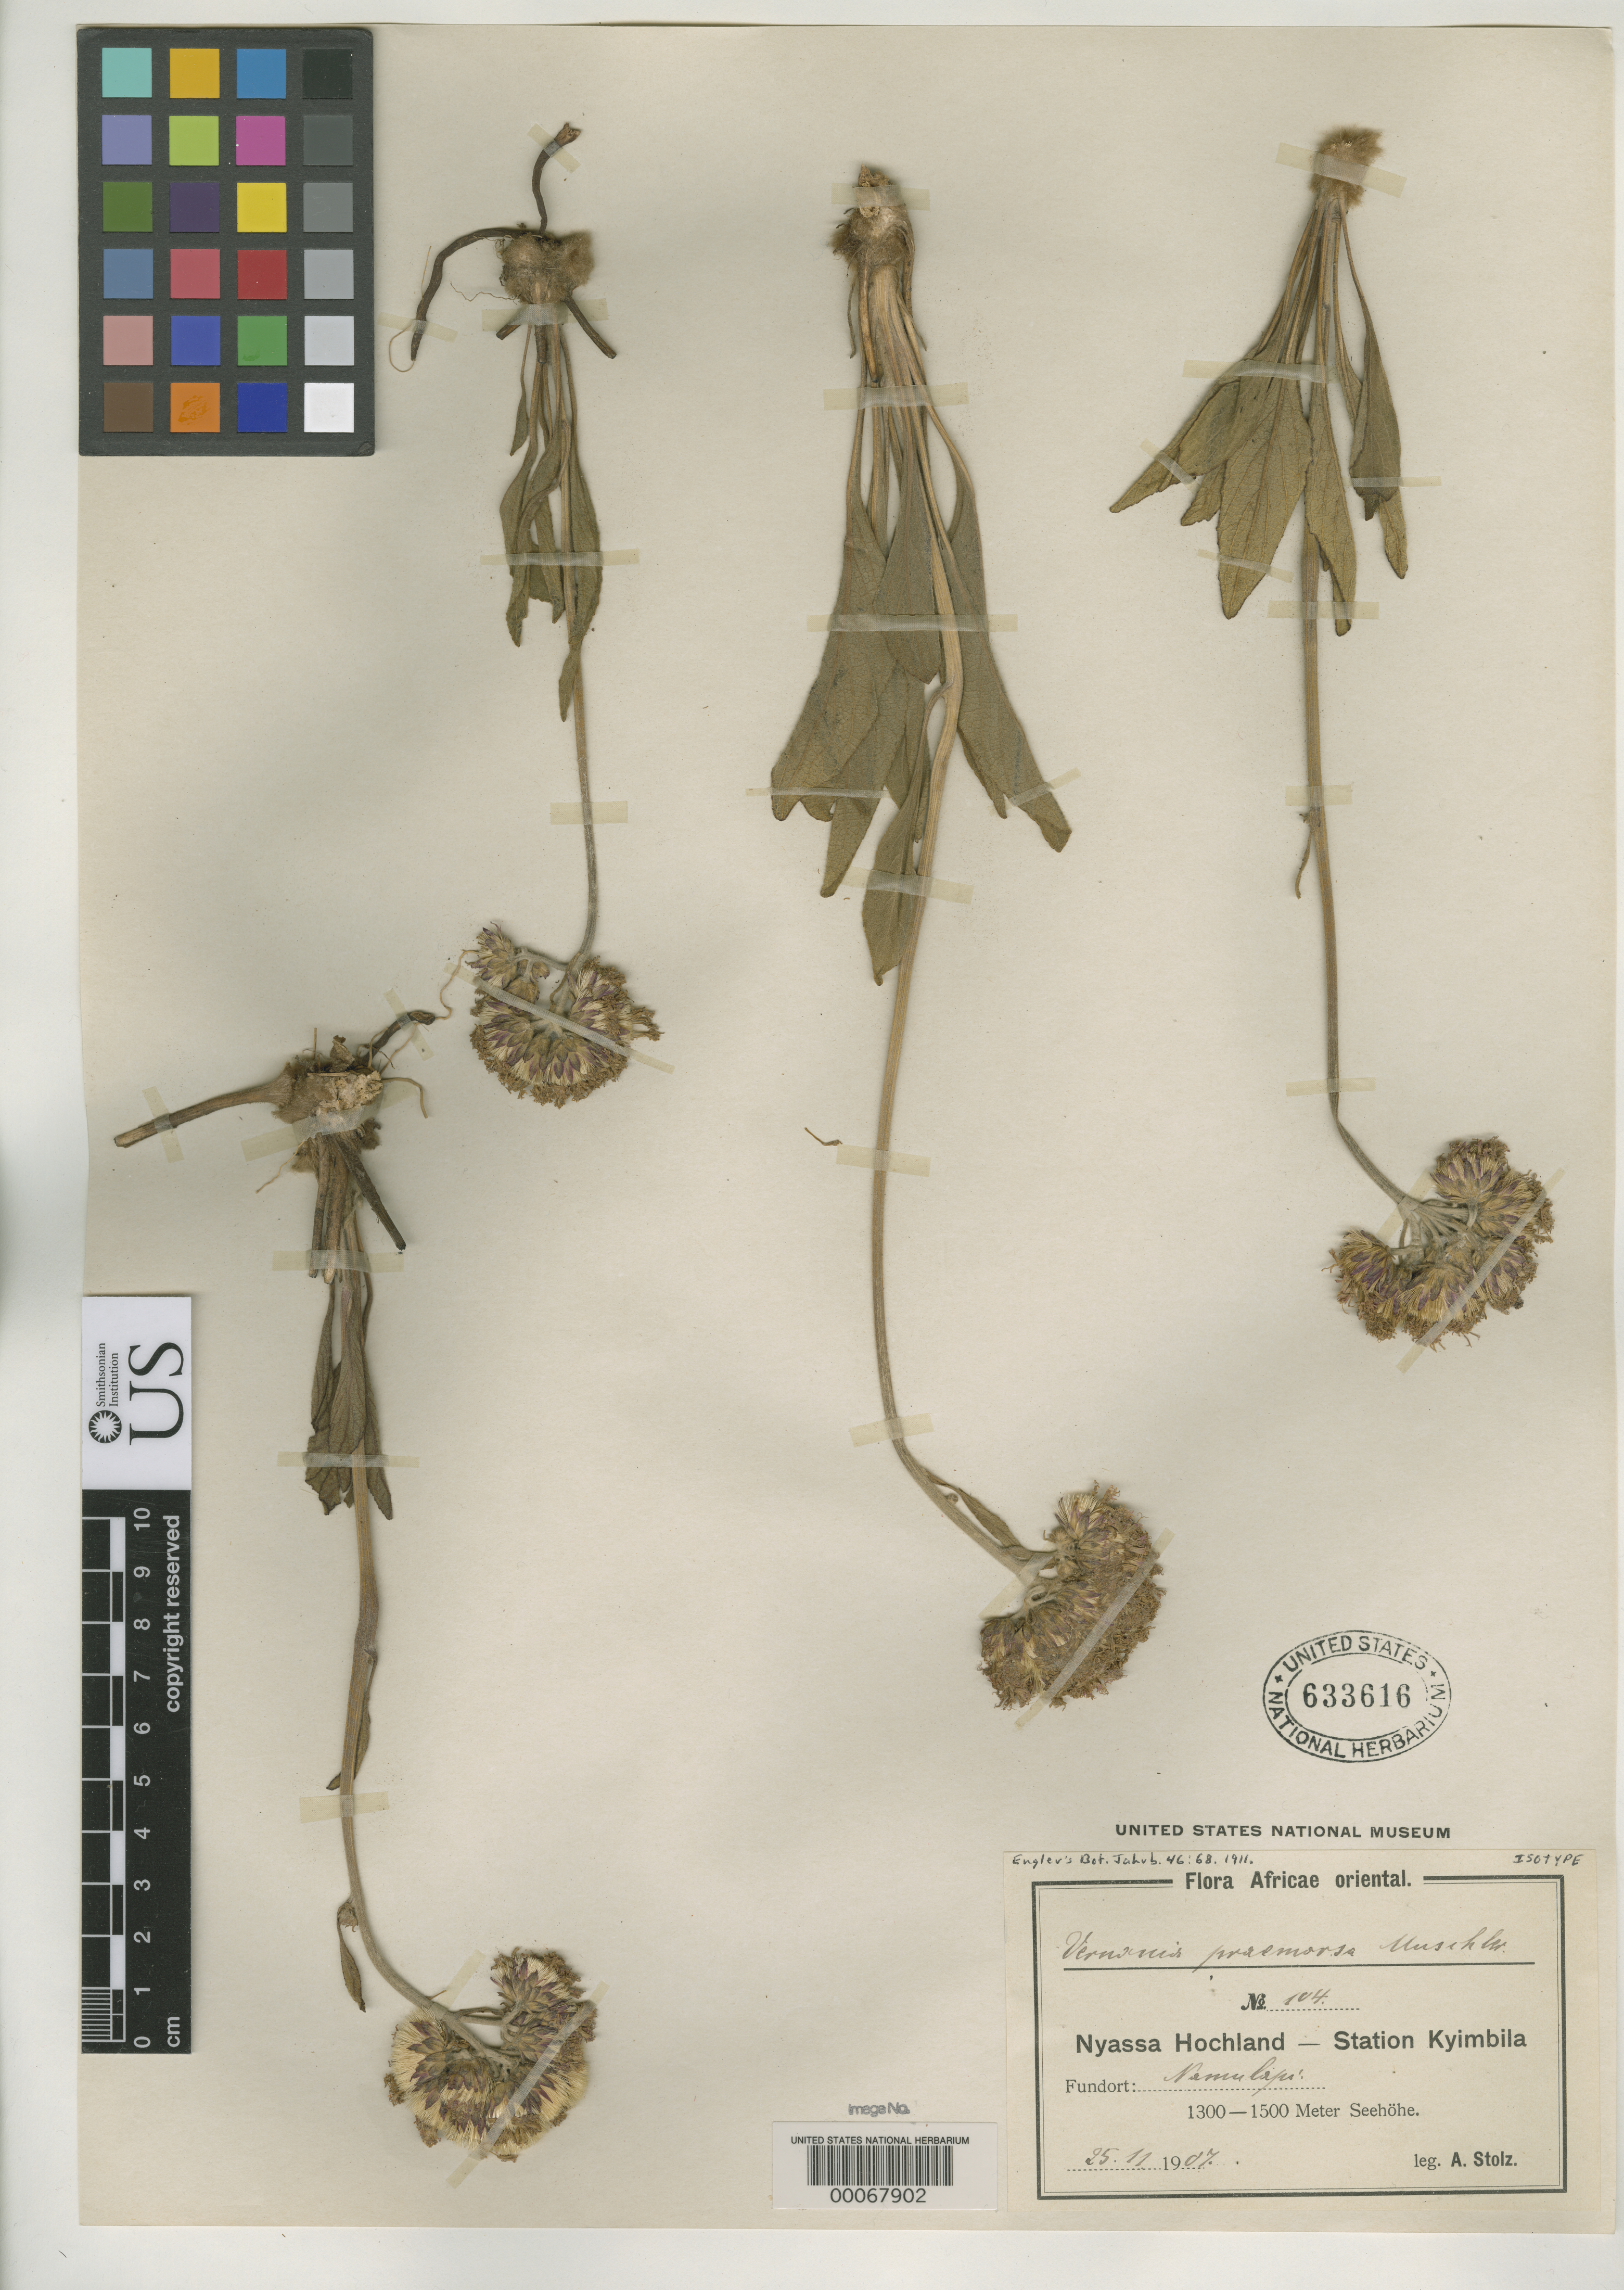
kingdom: Plantae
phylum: Tracheophyta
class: Magnoliopsida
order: Asterales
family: Asteraceae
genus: Vernonia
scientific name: Vernonia praemonsa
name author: Muschl.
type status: Isotype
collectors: A. Stolz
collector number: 104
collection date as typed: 25 Nov 1907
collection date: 1907-11-25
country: Tanzania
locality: Nyassa Hochland - Station Kyimbila, Namulopi.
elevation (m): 1300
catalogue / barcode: US 633616